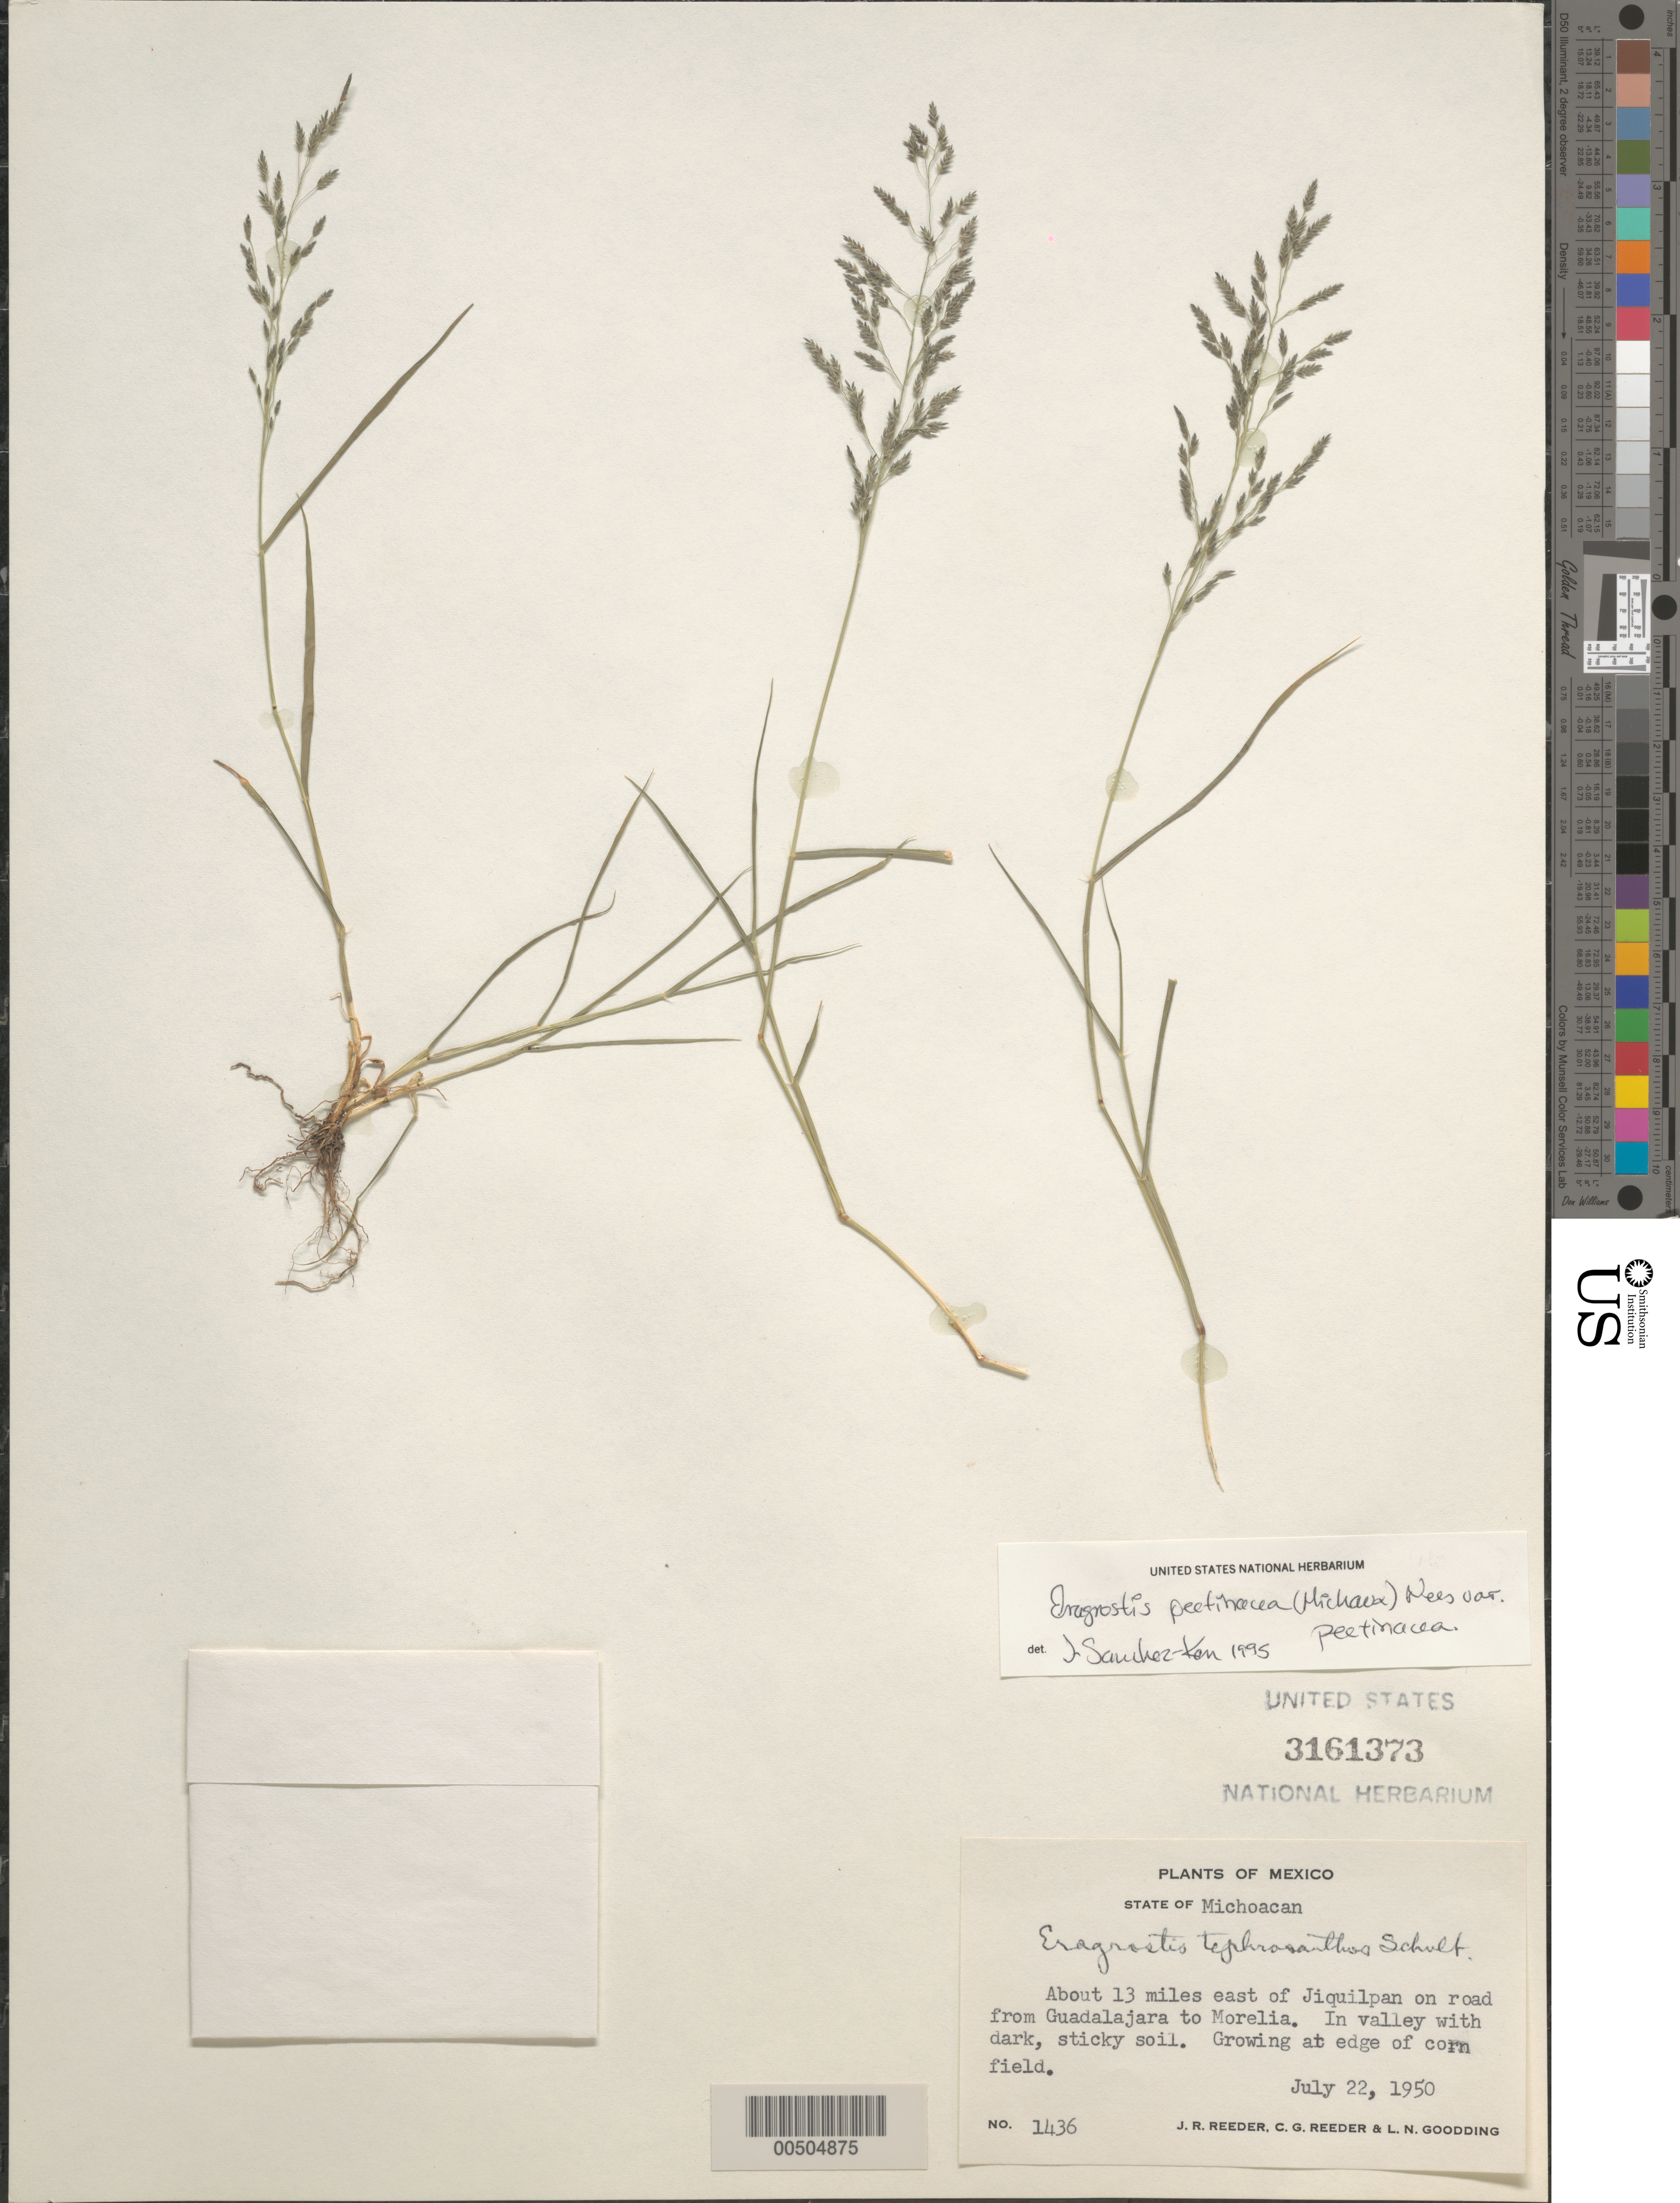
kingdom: Plantae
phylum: Tracheophyta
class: Liliopsida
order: Poales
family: Poaceae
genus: Eragrostis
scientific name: Eragrostis pectinacea var. pectinacea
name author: (Michx.) Nees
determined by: Sánchez-Ken, J. G.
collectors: J. R. Reeder, C. G. Reeder & L. N. Goodding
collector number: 1436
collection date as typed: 22 Jul 1950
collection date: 1950-07-22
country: Mexico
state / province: Michoacán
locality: About 13 mi E of Jiquilpan on rd from Guadalajara to Morelia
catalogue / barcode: US 3161373